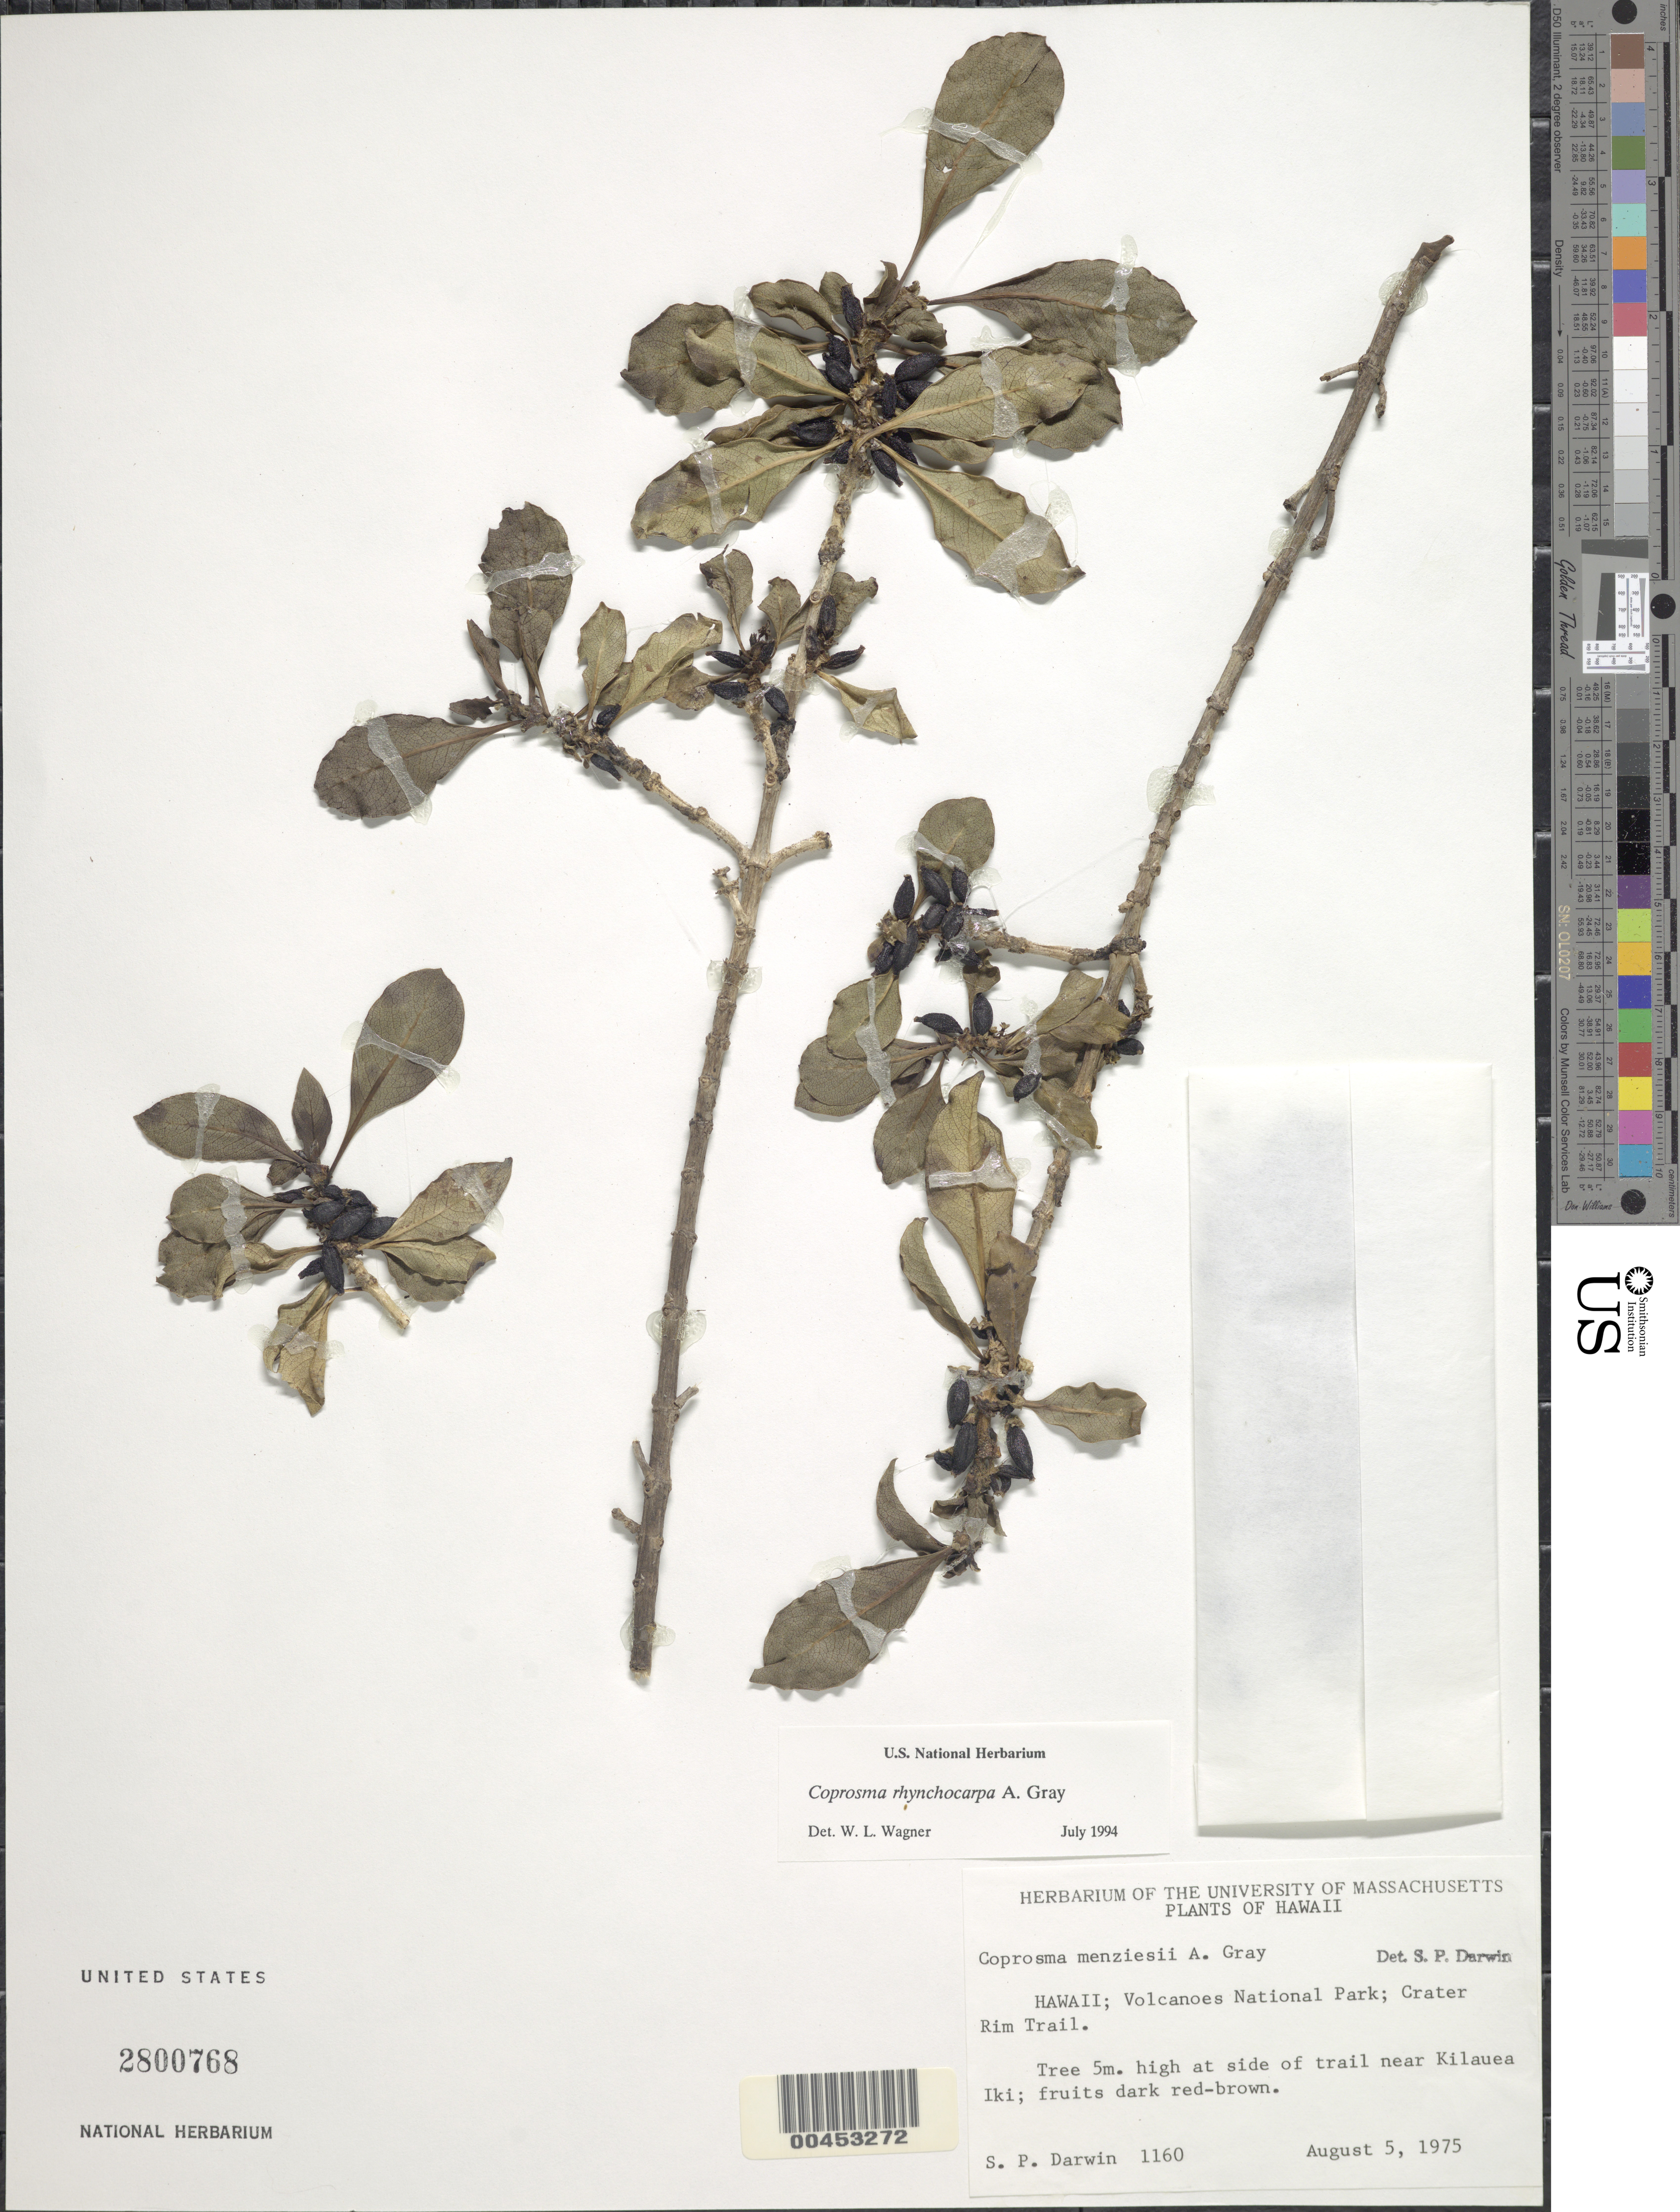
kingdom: Plantae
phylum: Tracheophyta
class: Magnoliopsida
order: Gentianales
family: Rubiaceae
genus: Coprosma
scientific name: Coprosma rhynchocarpa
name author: A. Gray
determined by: Wagner, W. L., (BOT), Smithsonian Institution - National Museum of Natural History (UNITED STATES)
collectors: S. P. Darwin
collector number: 1160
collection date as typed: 5 Aug 1975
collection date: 1975-08-05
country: United States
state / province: Hawaii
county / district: Hawaii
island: Hawaii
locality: Volcanoes Nat Park; Crater Rim Trail, at side of trail near Kilauea Iki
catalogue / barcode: US 2800768